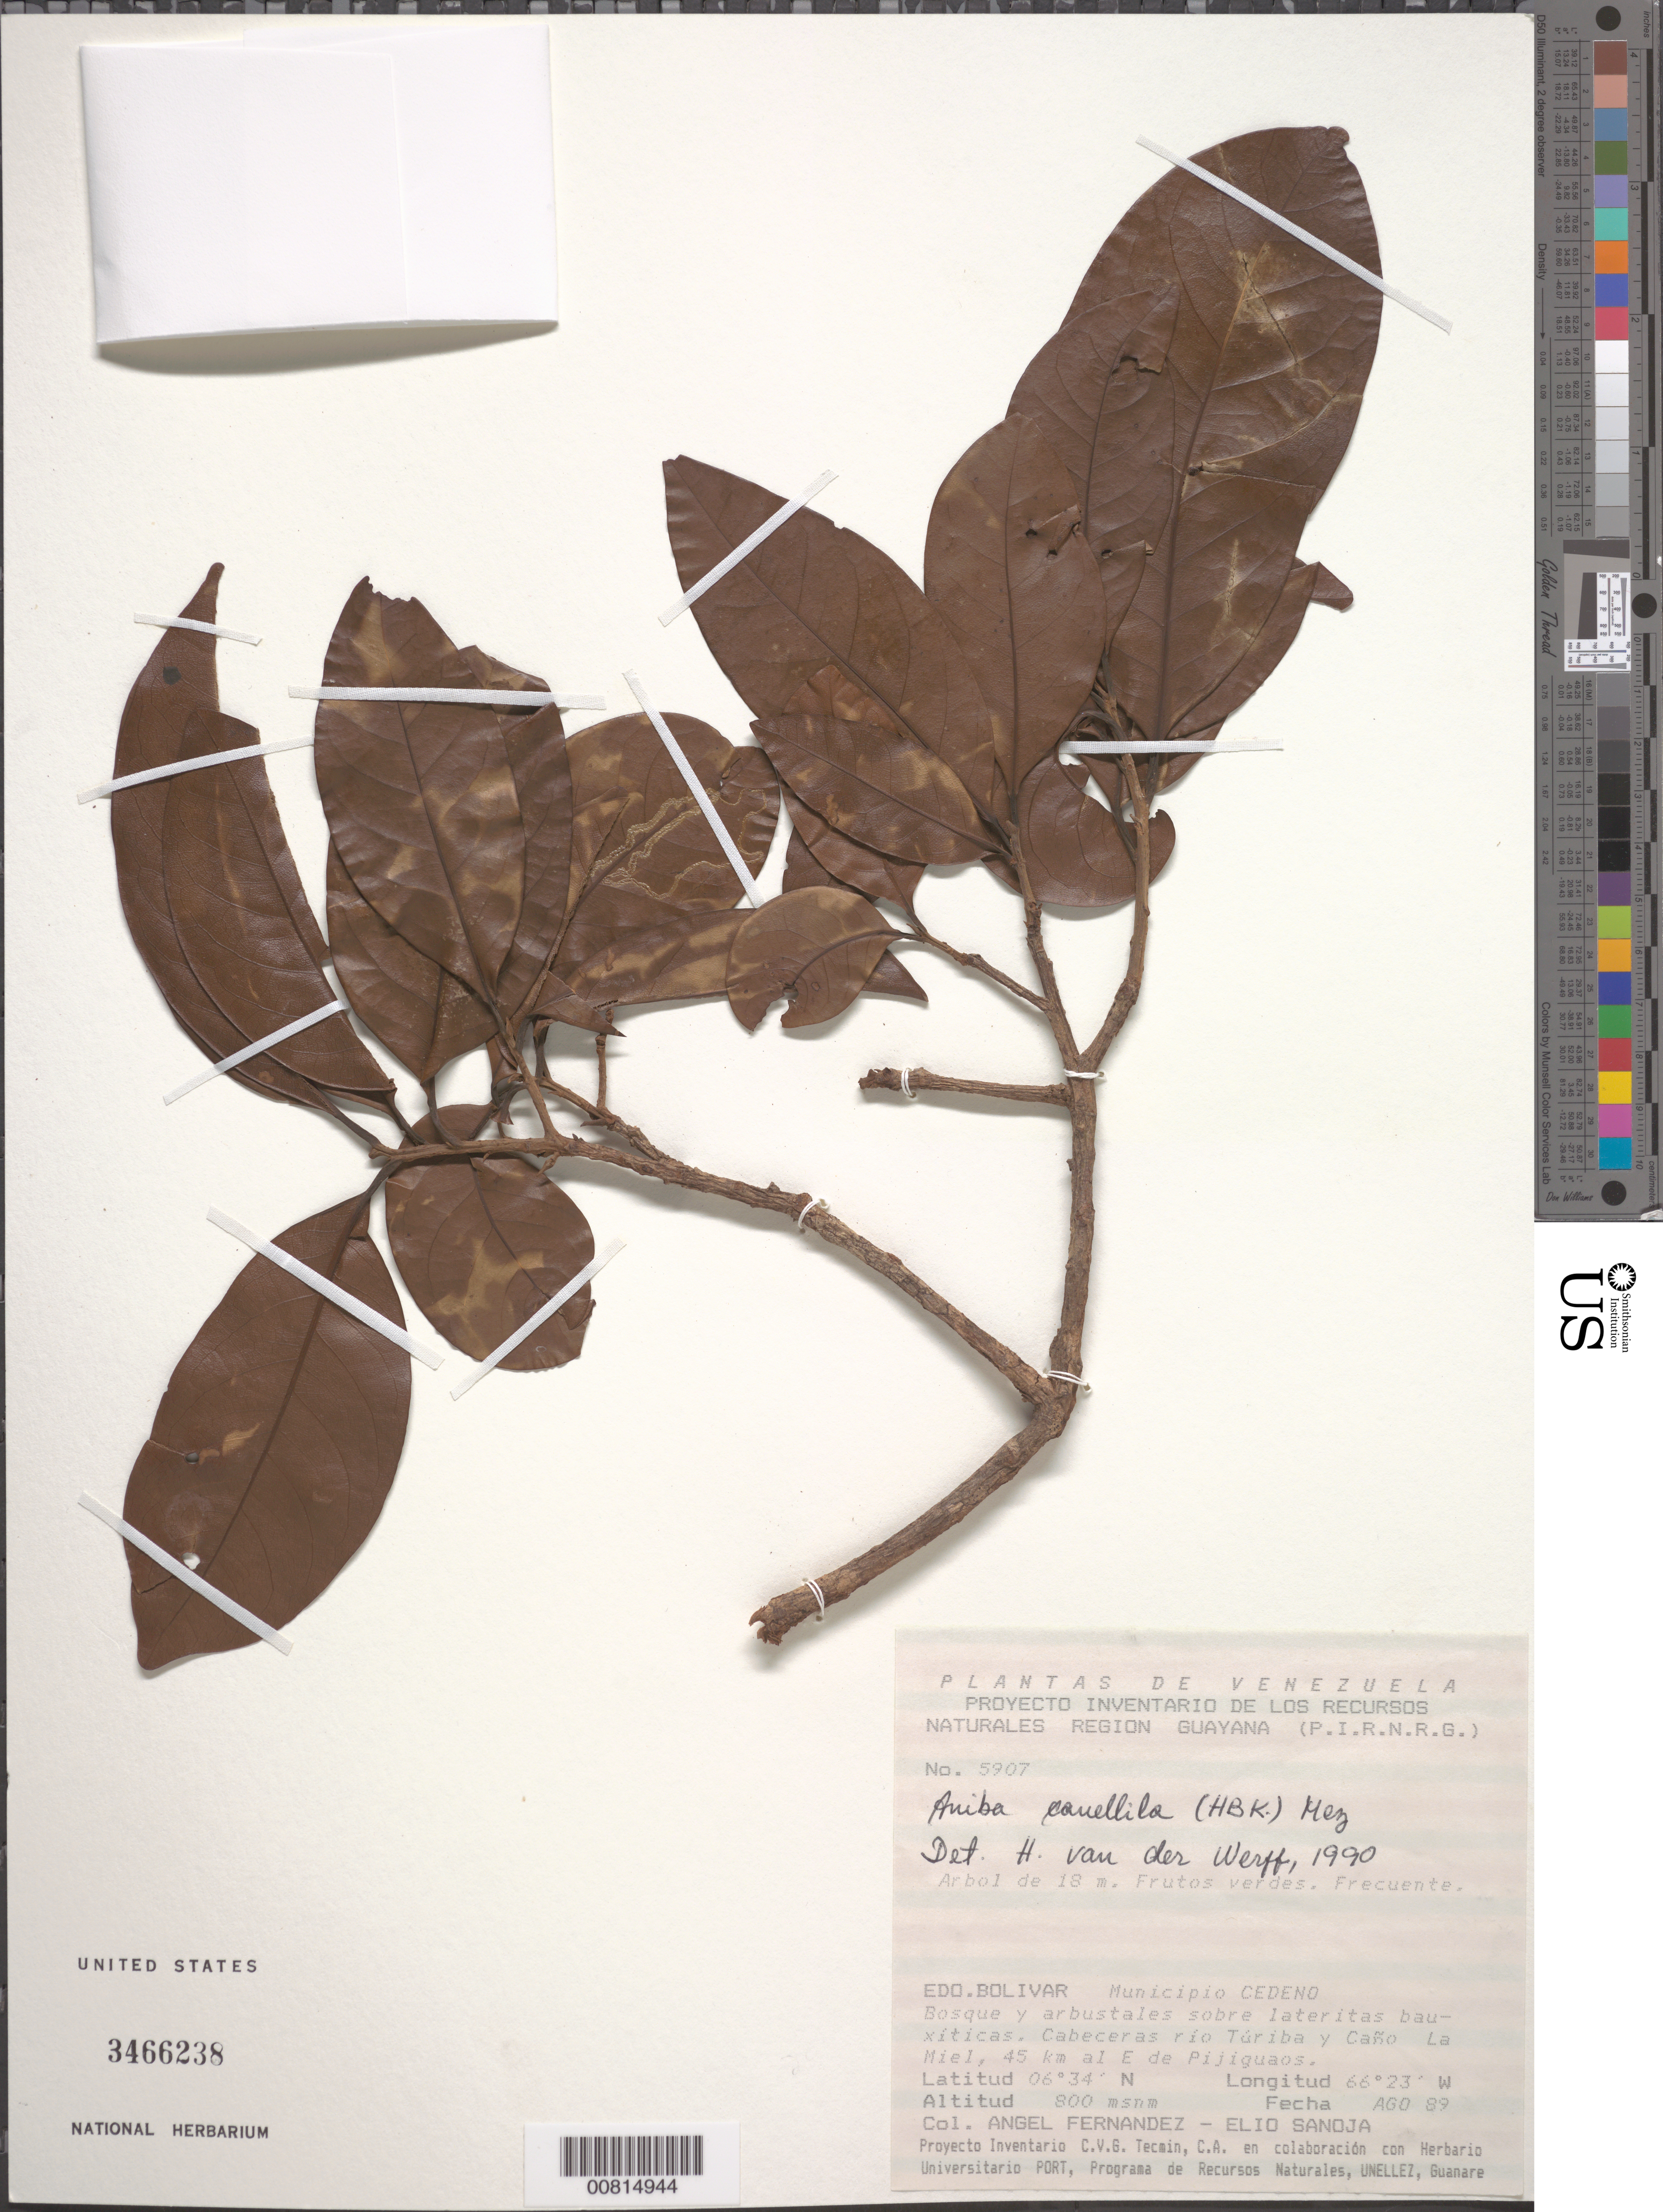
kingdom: Plantae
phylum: Tracheophyta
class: Magnoliopsida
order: Laurales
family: Lauraceae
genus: Aniba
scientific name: Aniba canelilla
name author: (Kunth) Mez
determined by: van der Werff, H., (MO), Missouri Botanical Garden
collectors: A. Fernández & E. Sanoja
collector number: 5907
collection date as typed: Aug-89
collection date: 1989-08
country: Venezuela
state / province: Bolívar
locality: Mun. Cedeño, cabeceras Río Túriba y Caño La Miel, 45 km E of Pijiguaos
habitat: Bosque y arbustales sobre lateritas bauxiticas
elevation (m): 800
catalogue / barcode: US 3466238